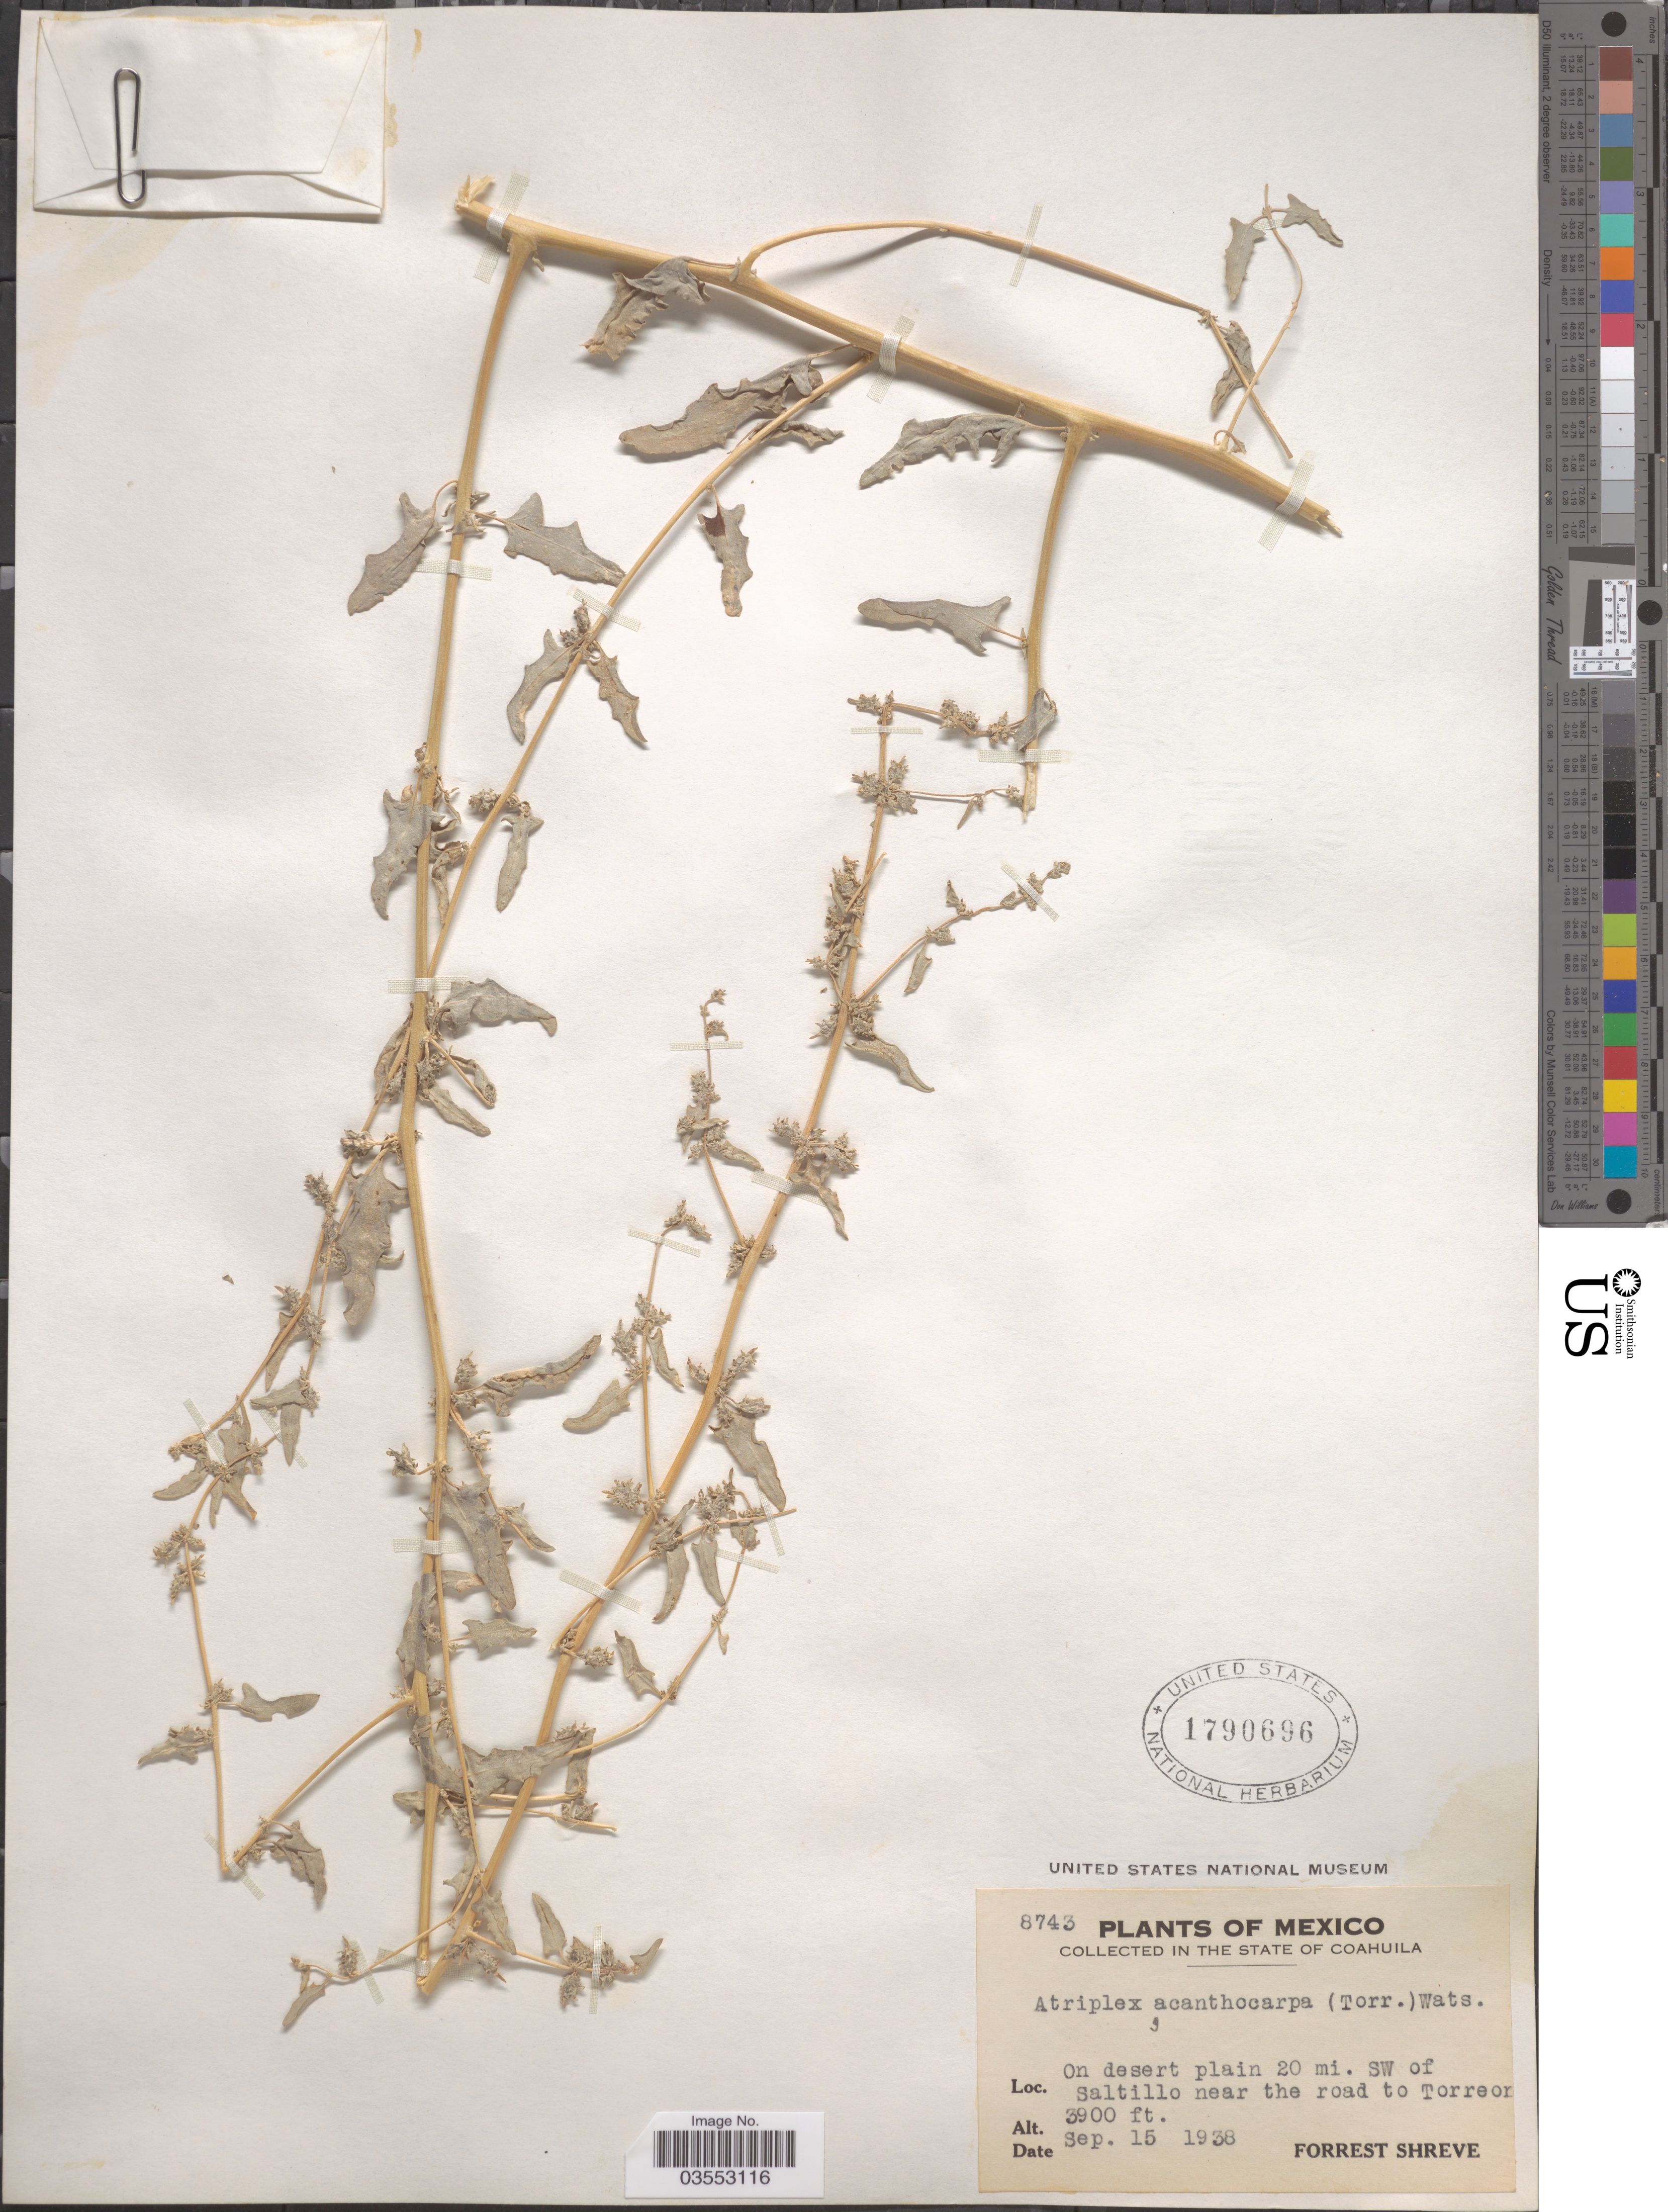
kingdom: Plantae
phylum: Tracheophyta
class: Magnoliopsida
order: Caryophyllales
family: Amaranthaceae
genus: Atriplex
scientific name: Atriplex acanthocarpa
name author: (Torr.) S. Watson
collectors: F. Shreve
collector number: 8743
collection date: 1938-09-15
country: Mexico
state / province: Coahuila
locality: On desert plain 20 mi. SW of Saltillo near the road to Torreon.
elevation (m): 1189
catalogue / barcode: US 1790696